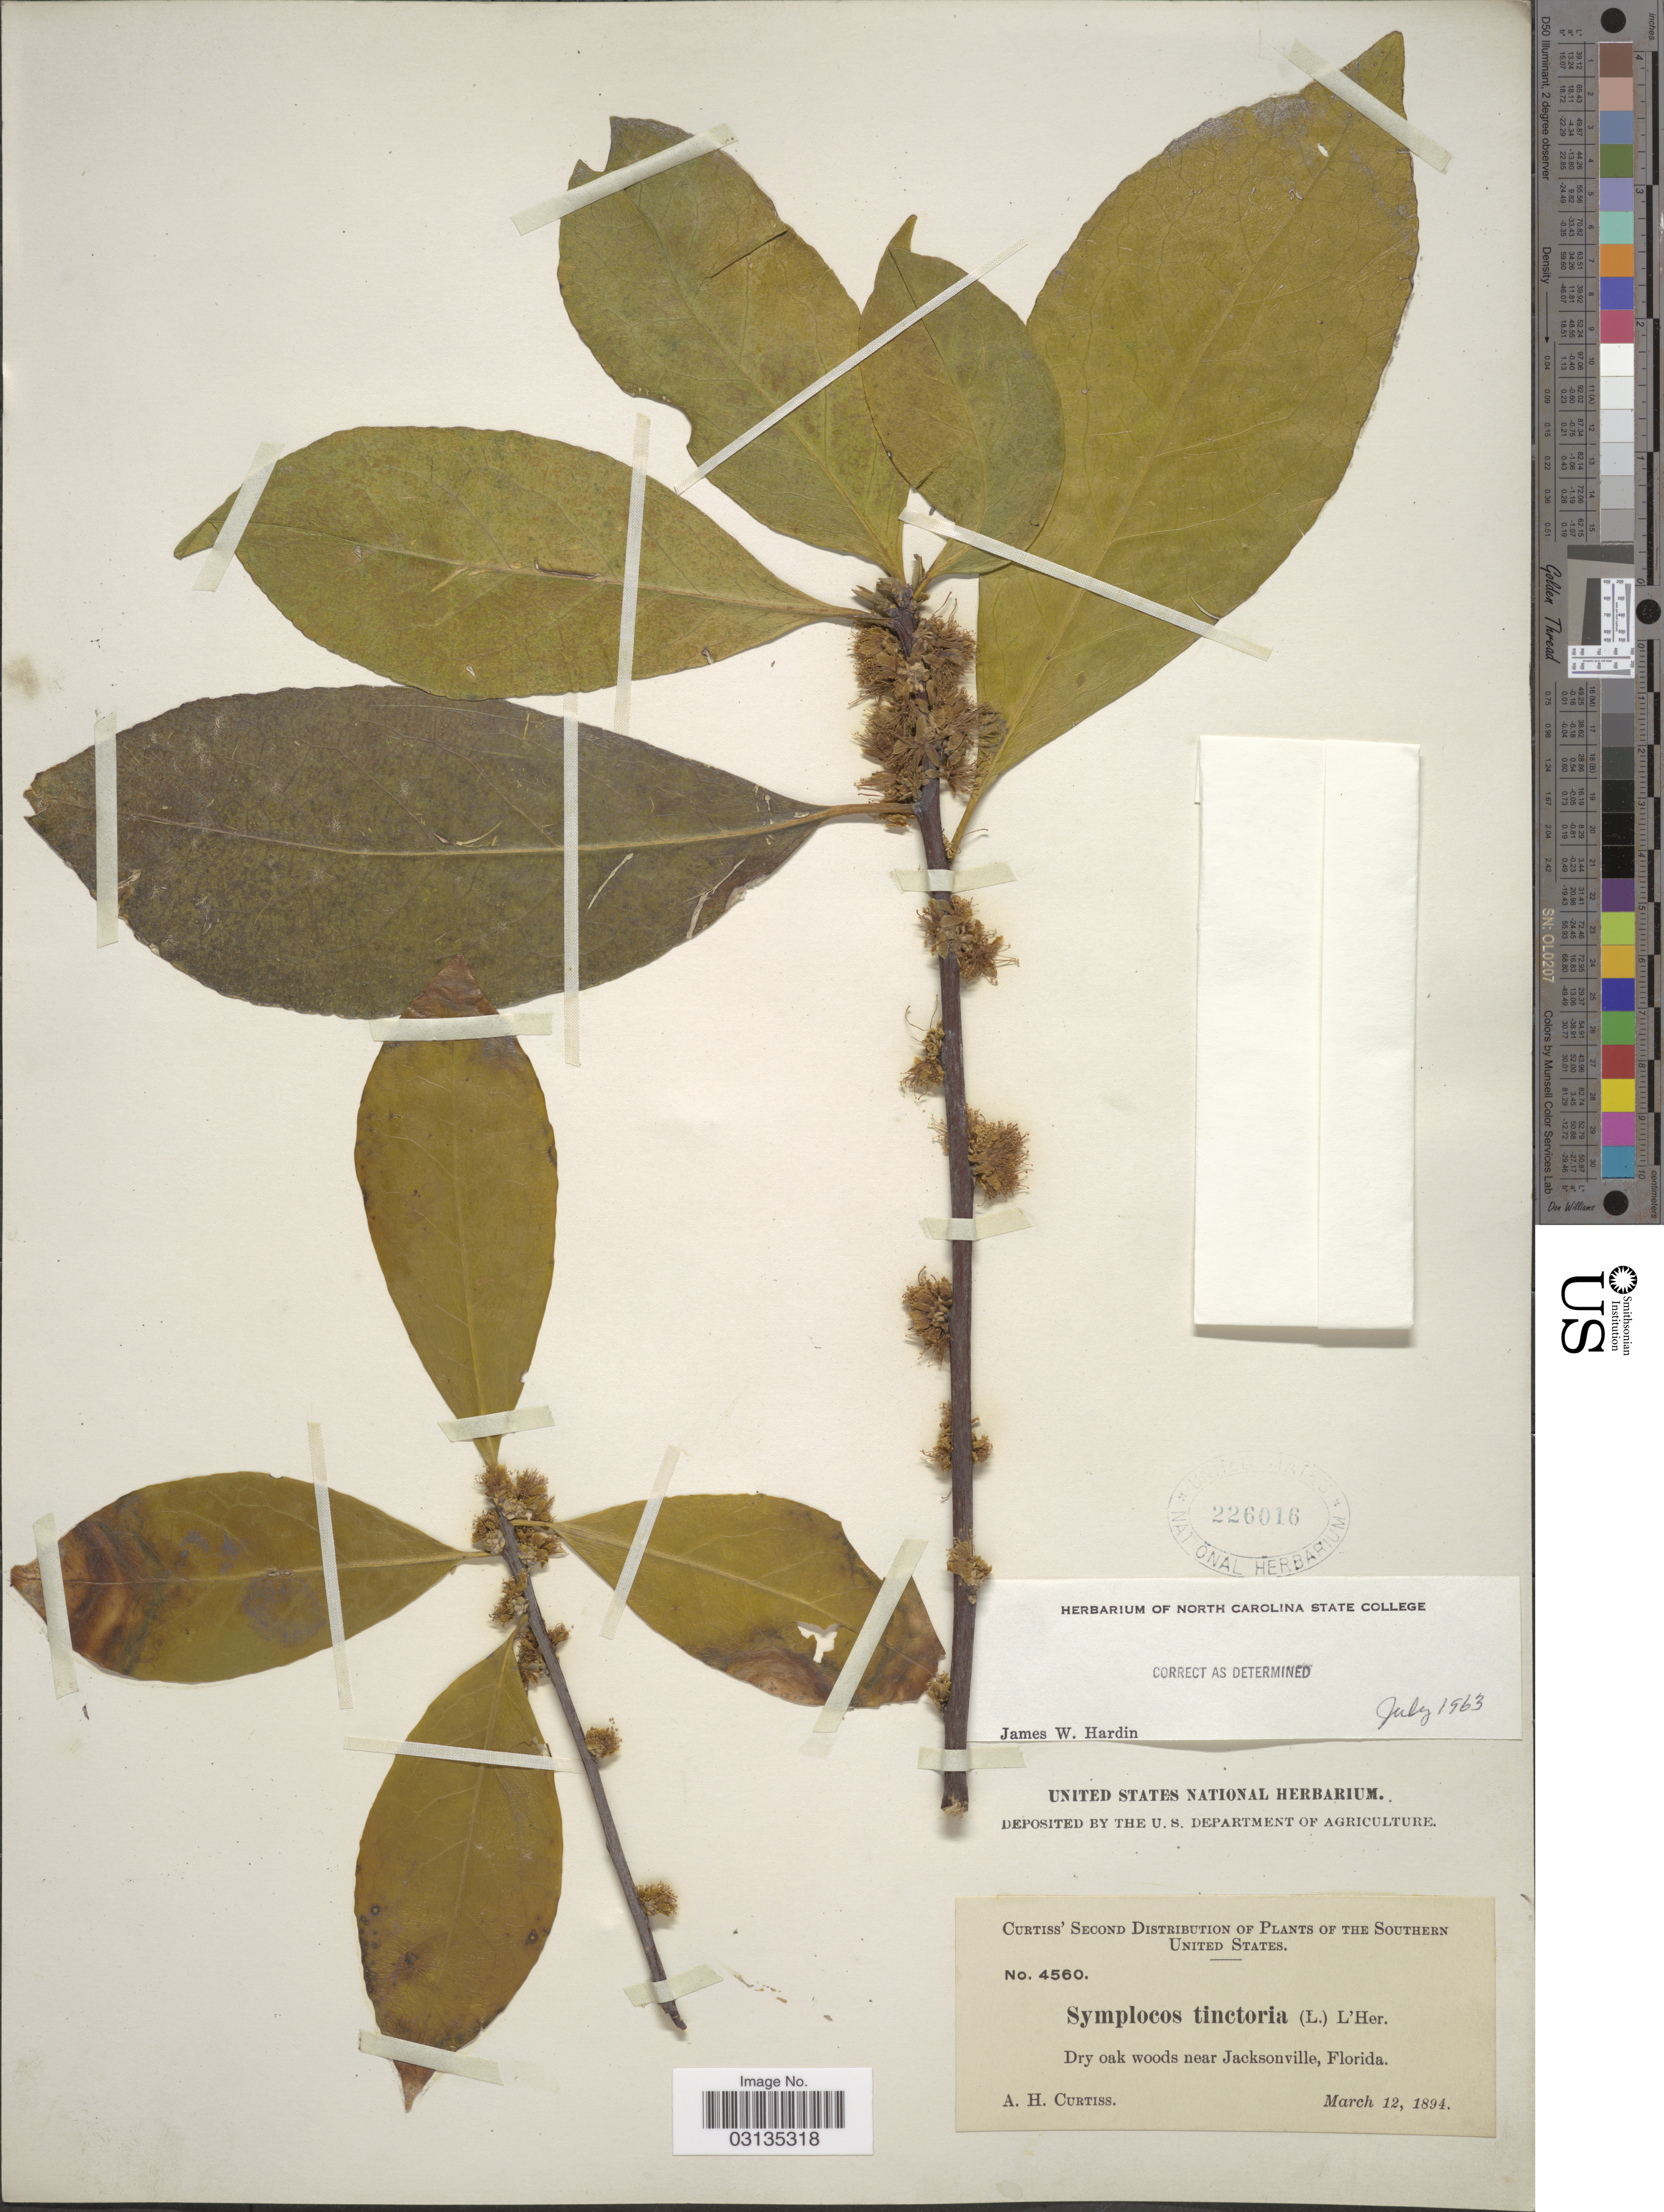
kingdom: Plantae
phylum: Tracheophyta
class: Magnoliopsida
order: Ericales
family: Symplocaceae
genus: Symplocos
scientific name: Symplocos tinctoria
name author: (L.) L'Hér.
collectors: A. H. Curtiss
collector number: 4560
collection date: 1894-03-12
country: United States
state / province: Florida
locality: The Southern United States, near Jacksonville.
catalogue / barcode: US 226016